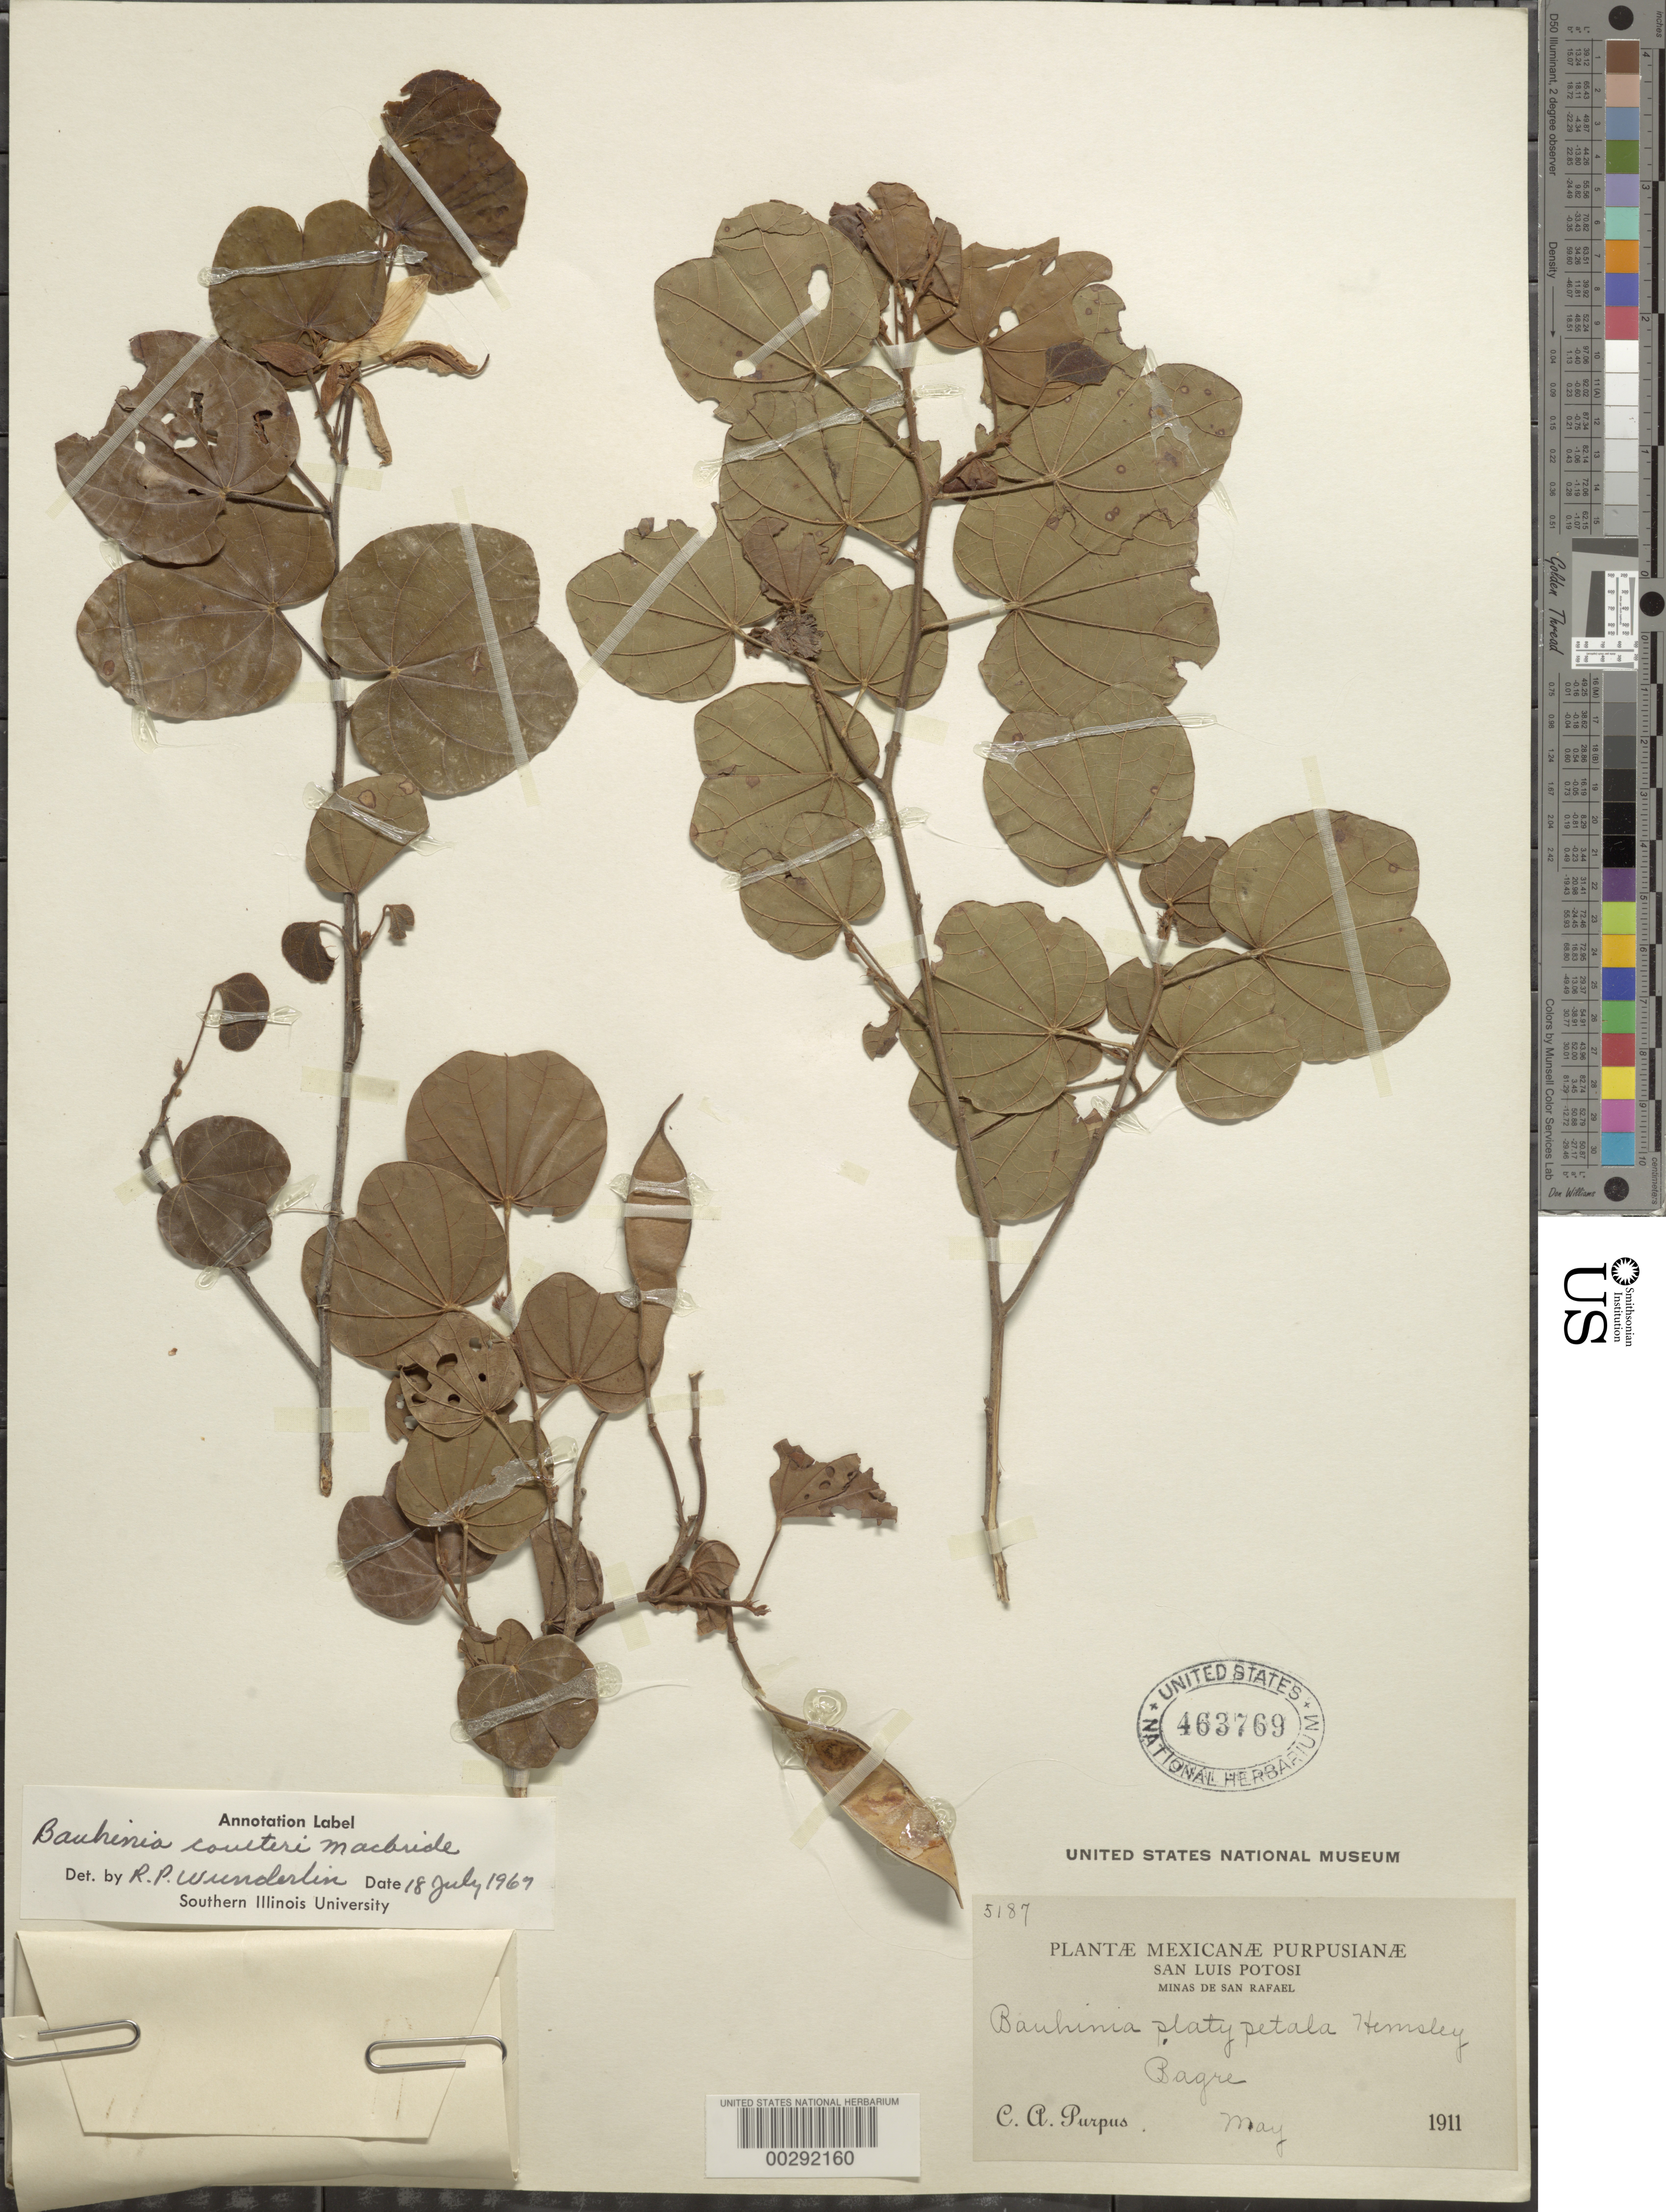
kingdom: Plantae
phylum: Tracheophyta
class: Magnoliopsida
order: Fabales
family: Fabaceae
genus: Bauhinia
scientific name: Bauhinia coulteri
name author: J.F. Macbr.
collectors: C. A. Purpus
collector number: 5187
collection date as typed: May 1911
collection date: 1911-05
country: Mexico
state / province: San Luis Potosí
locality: Bagre; Minas de San Rafael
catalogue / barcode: US 463769